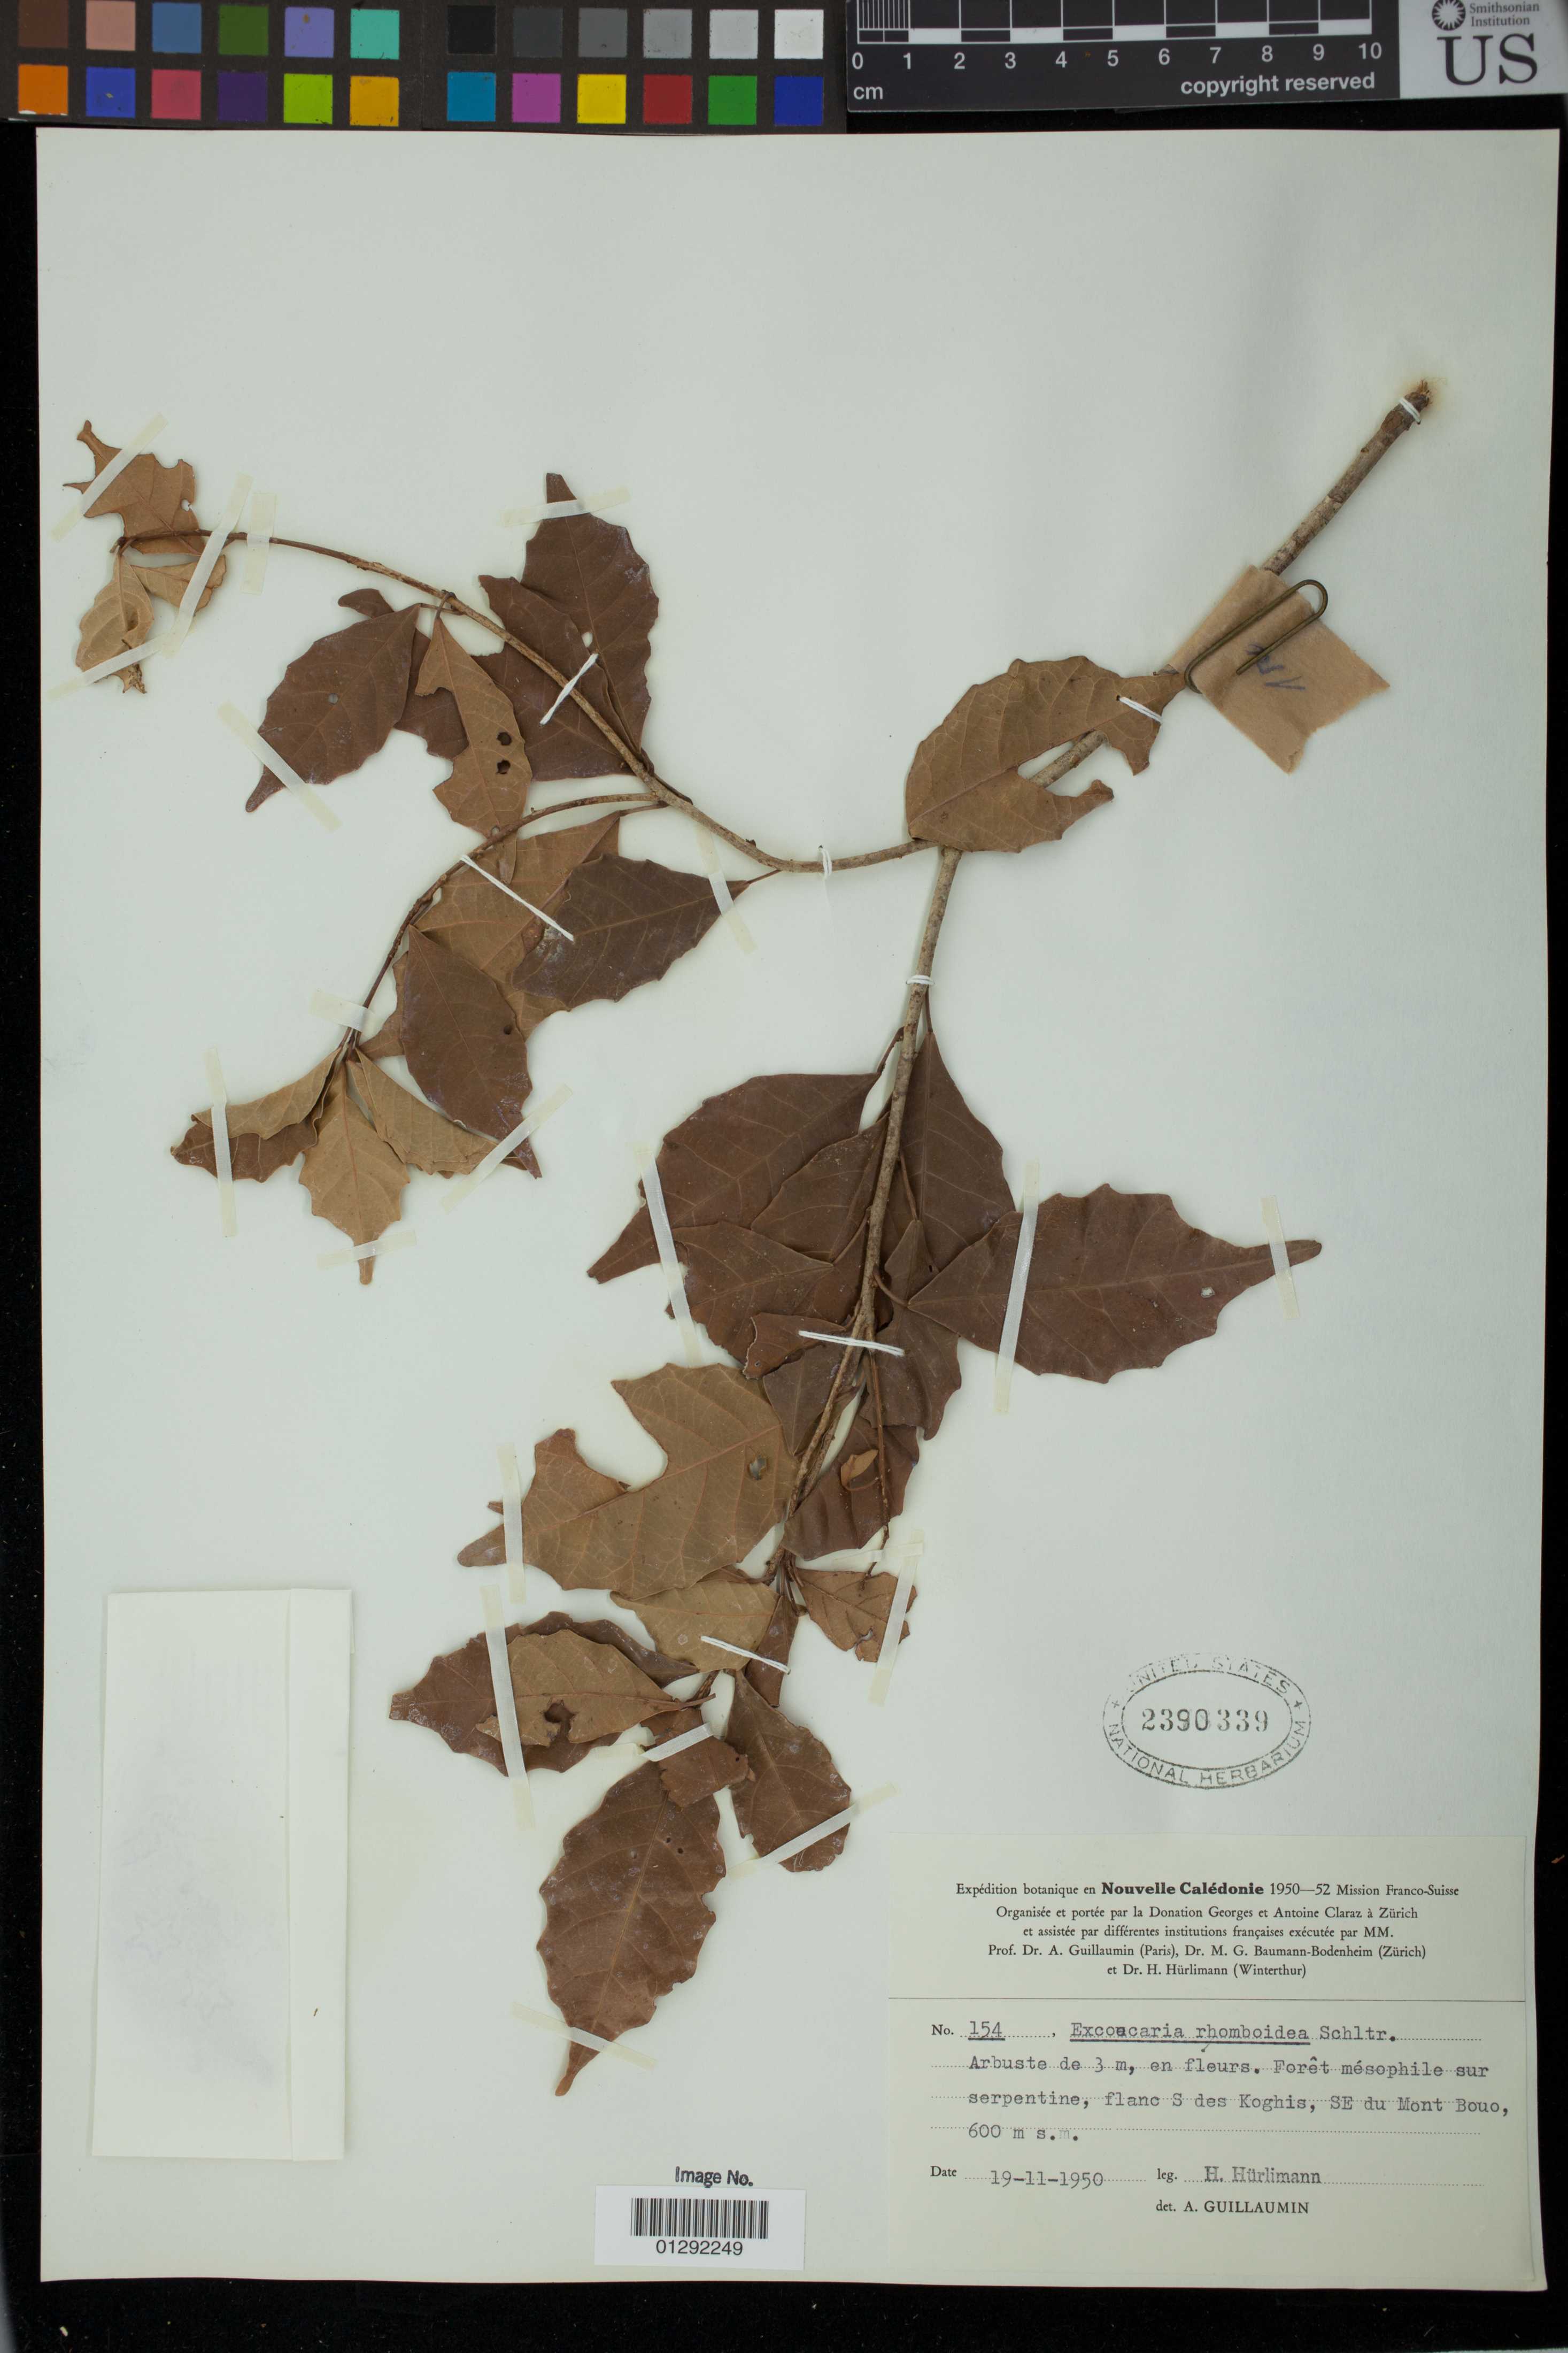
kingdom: Plantae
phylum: Tracheophyta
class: Magnoliopsida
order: Malpighiales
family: Euphorbiaceae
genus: Excoecaria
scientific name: Excoecaria rhomboidea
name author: Schltr.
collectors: H. Hurlimann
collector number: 154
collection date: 1950-11-19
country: New Caledonia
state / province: South Province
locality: Foret, mesophile sur serpentine, flanc S des Koghis, SE du Mont Bouo.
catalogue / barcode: US 2390339